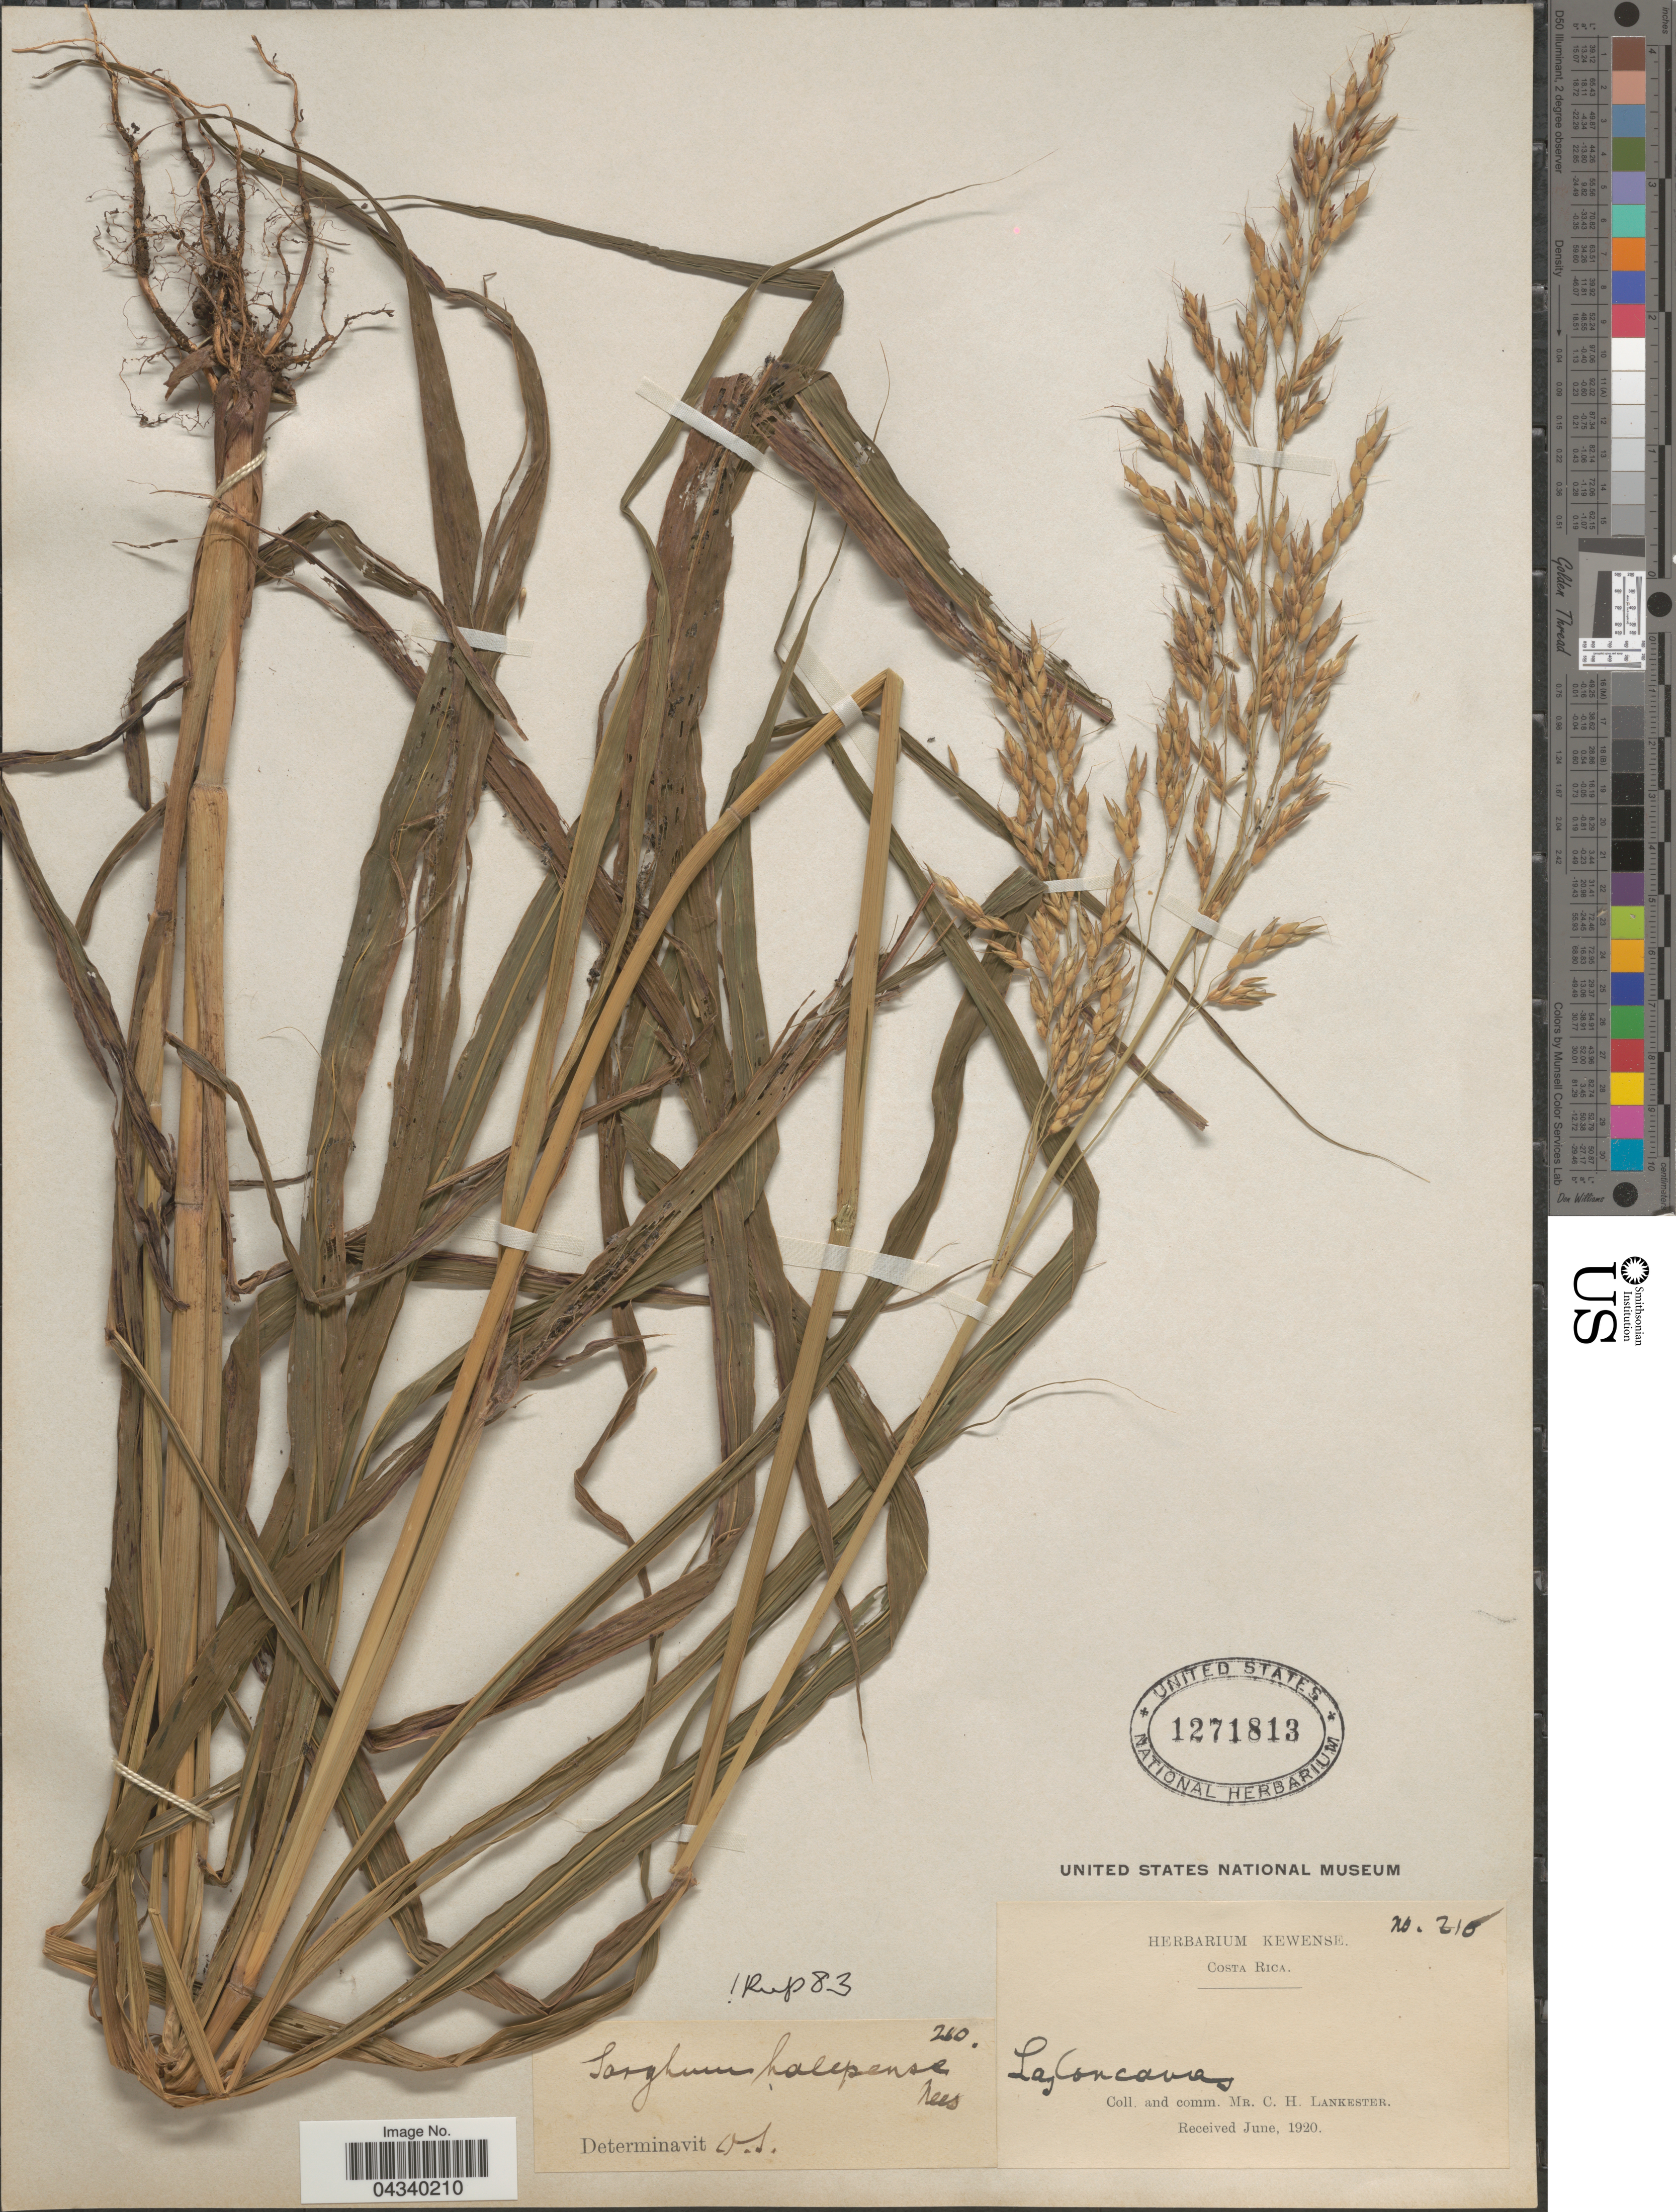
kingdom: Plantae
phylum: Tracheophyta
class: Liliopsida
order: Poales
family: Poaceae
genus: Sorghum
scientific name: Sorghum halepense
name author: (L.) Pers.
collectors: C. H. Lankester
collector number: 210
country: Costa Rica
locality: Las Concavas.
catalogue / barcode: US 1271813